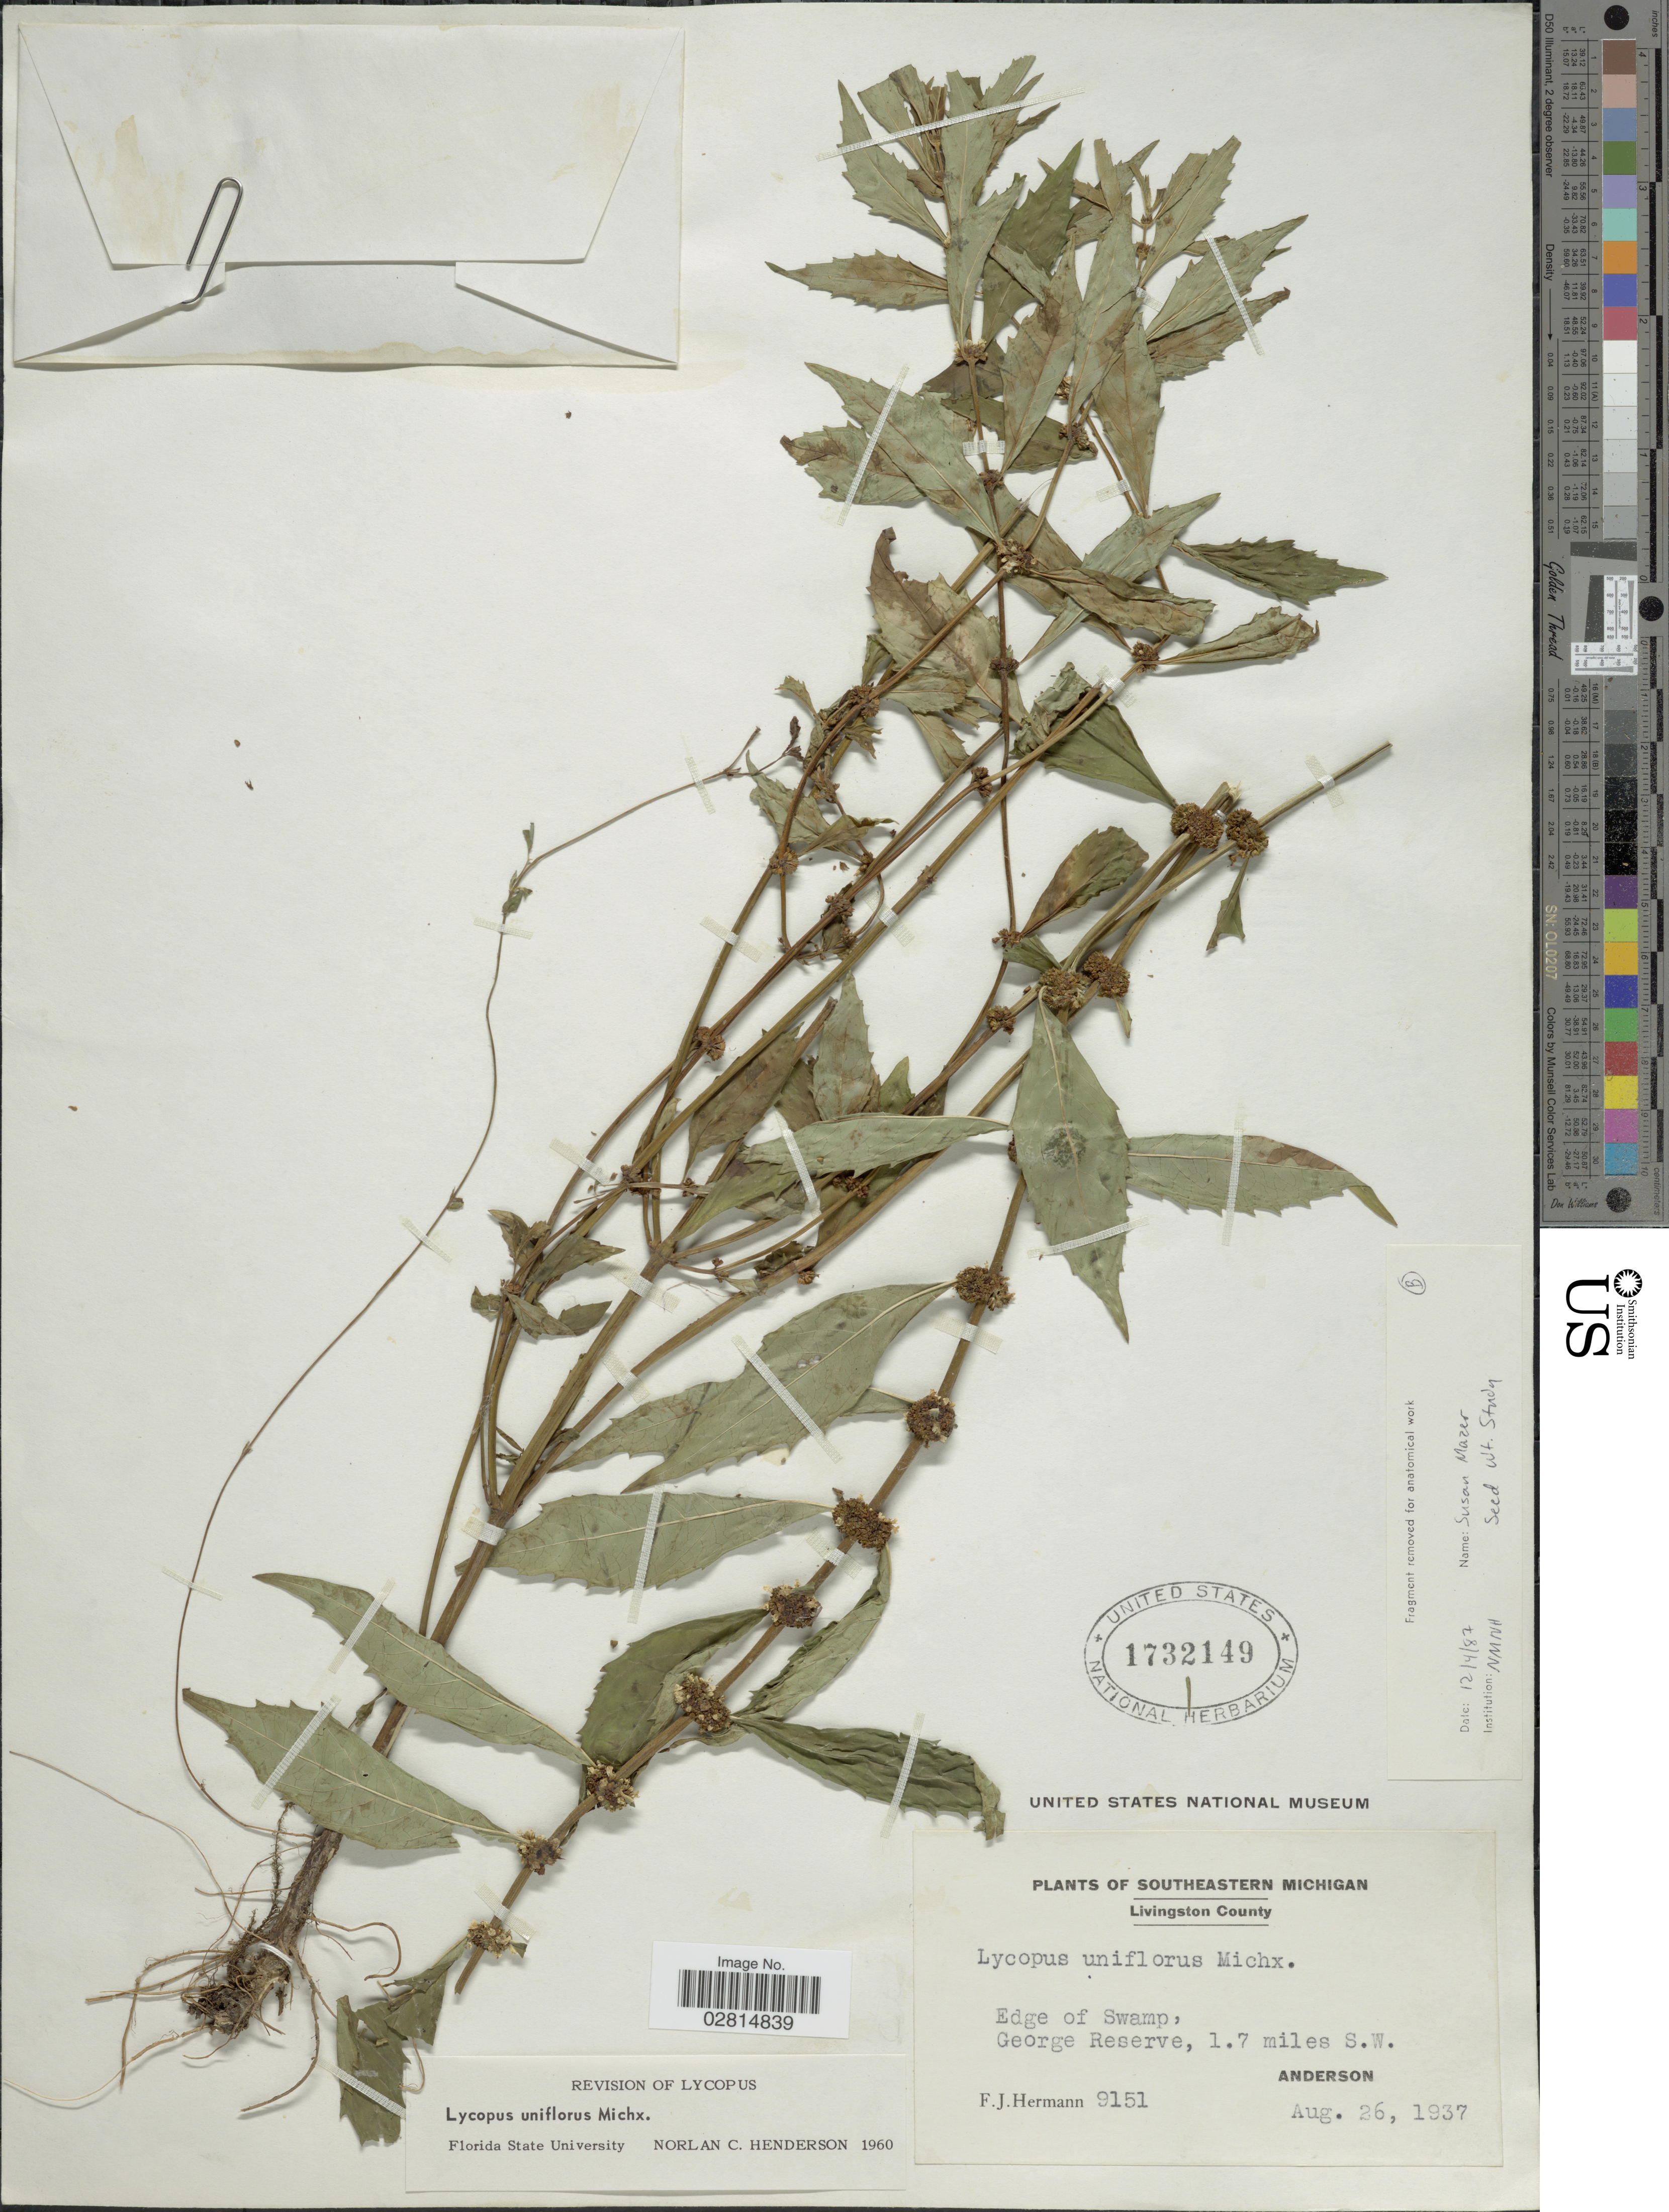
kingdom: Plantae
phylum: Tracheophyta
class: Magnoliopsida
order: Lamiales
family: Lamiaceae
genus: Lycopus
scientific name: Lycopus uniflorus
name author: Michx.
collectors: F. J. Hermann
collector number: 9151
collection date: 1937-08-26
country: United States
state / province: Michigan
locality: Southeastern Michigan, Livingston County, Edge of Swamp, George Reserve, 1.7 miles S.W. Anderson.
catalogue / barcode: US 1732149